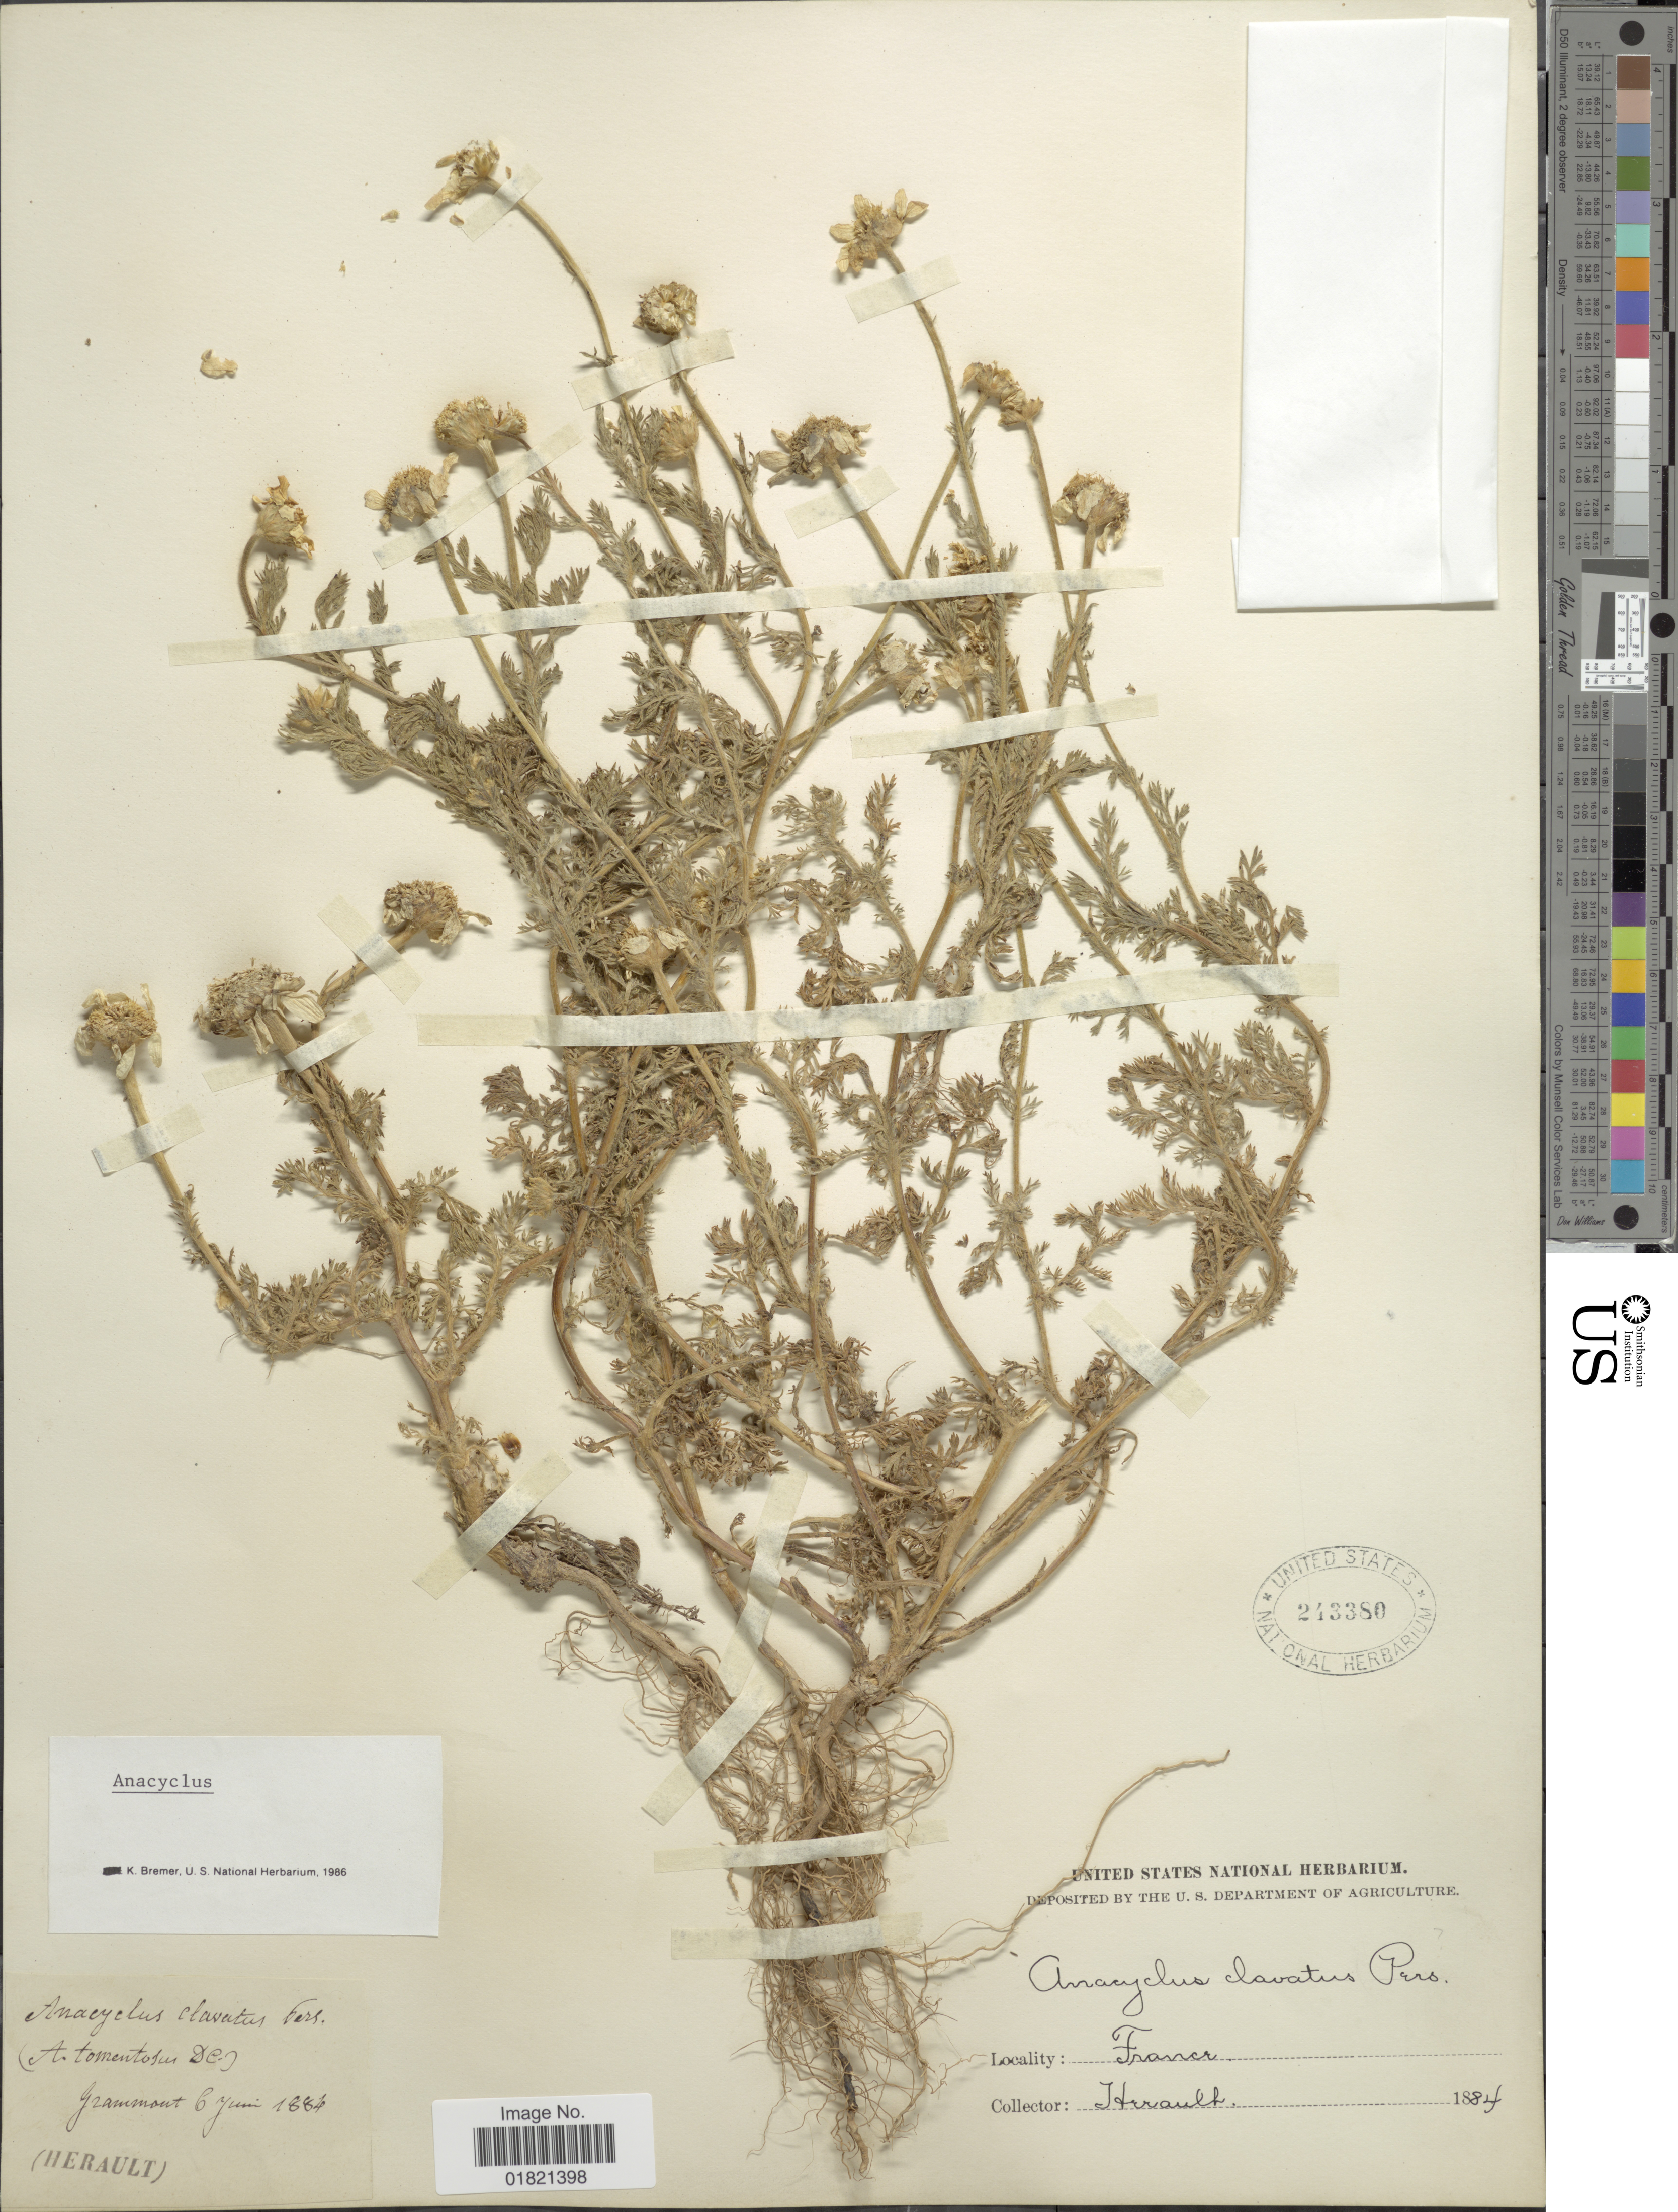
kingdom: Plantae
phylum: Tracheophyta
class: Magnoliopsida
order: Asterales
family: Asteraceae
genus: Anacyclus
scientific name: Anacyclus clavatus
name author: Pers.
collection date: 1884-06-06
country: France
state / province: Occitanie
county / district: Hérault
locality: Grammout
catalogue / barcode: US 243380